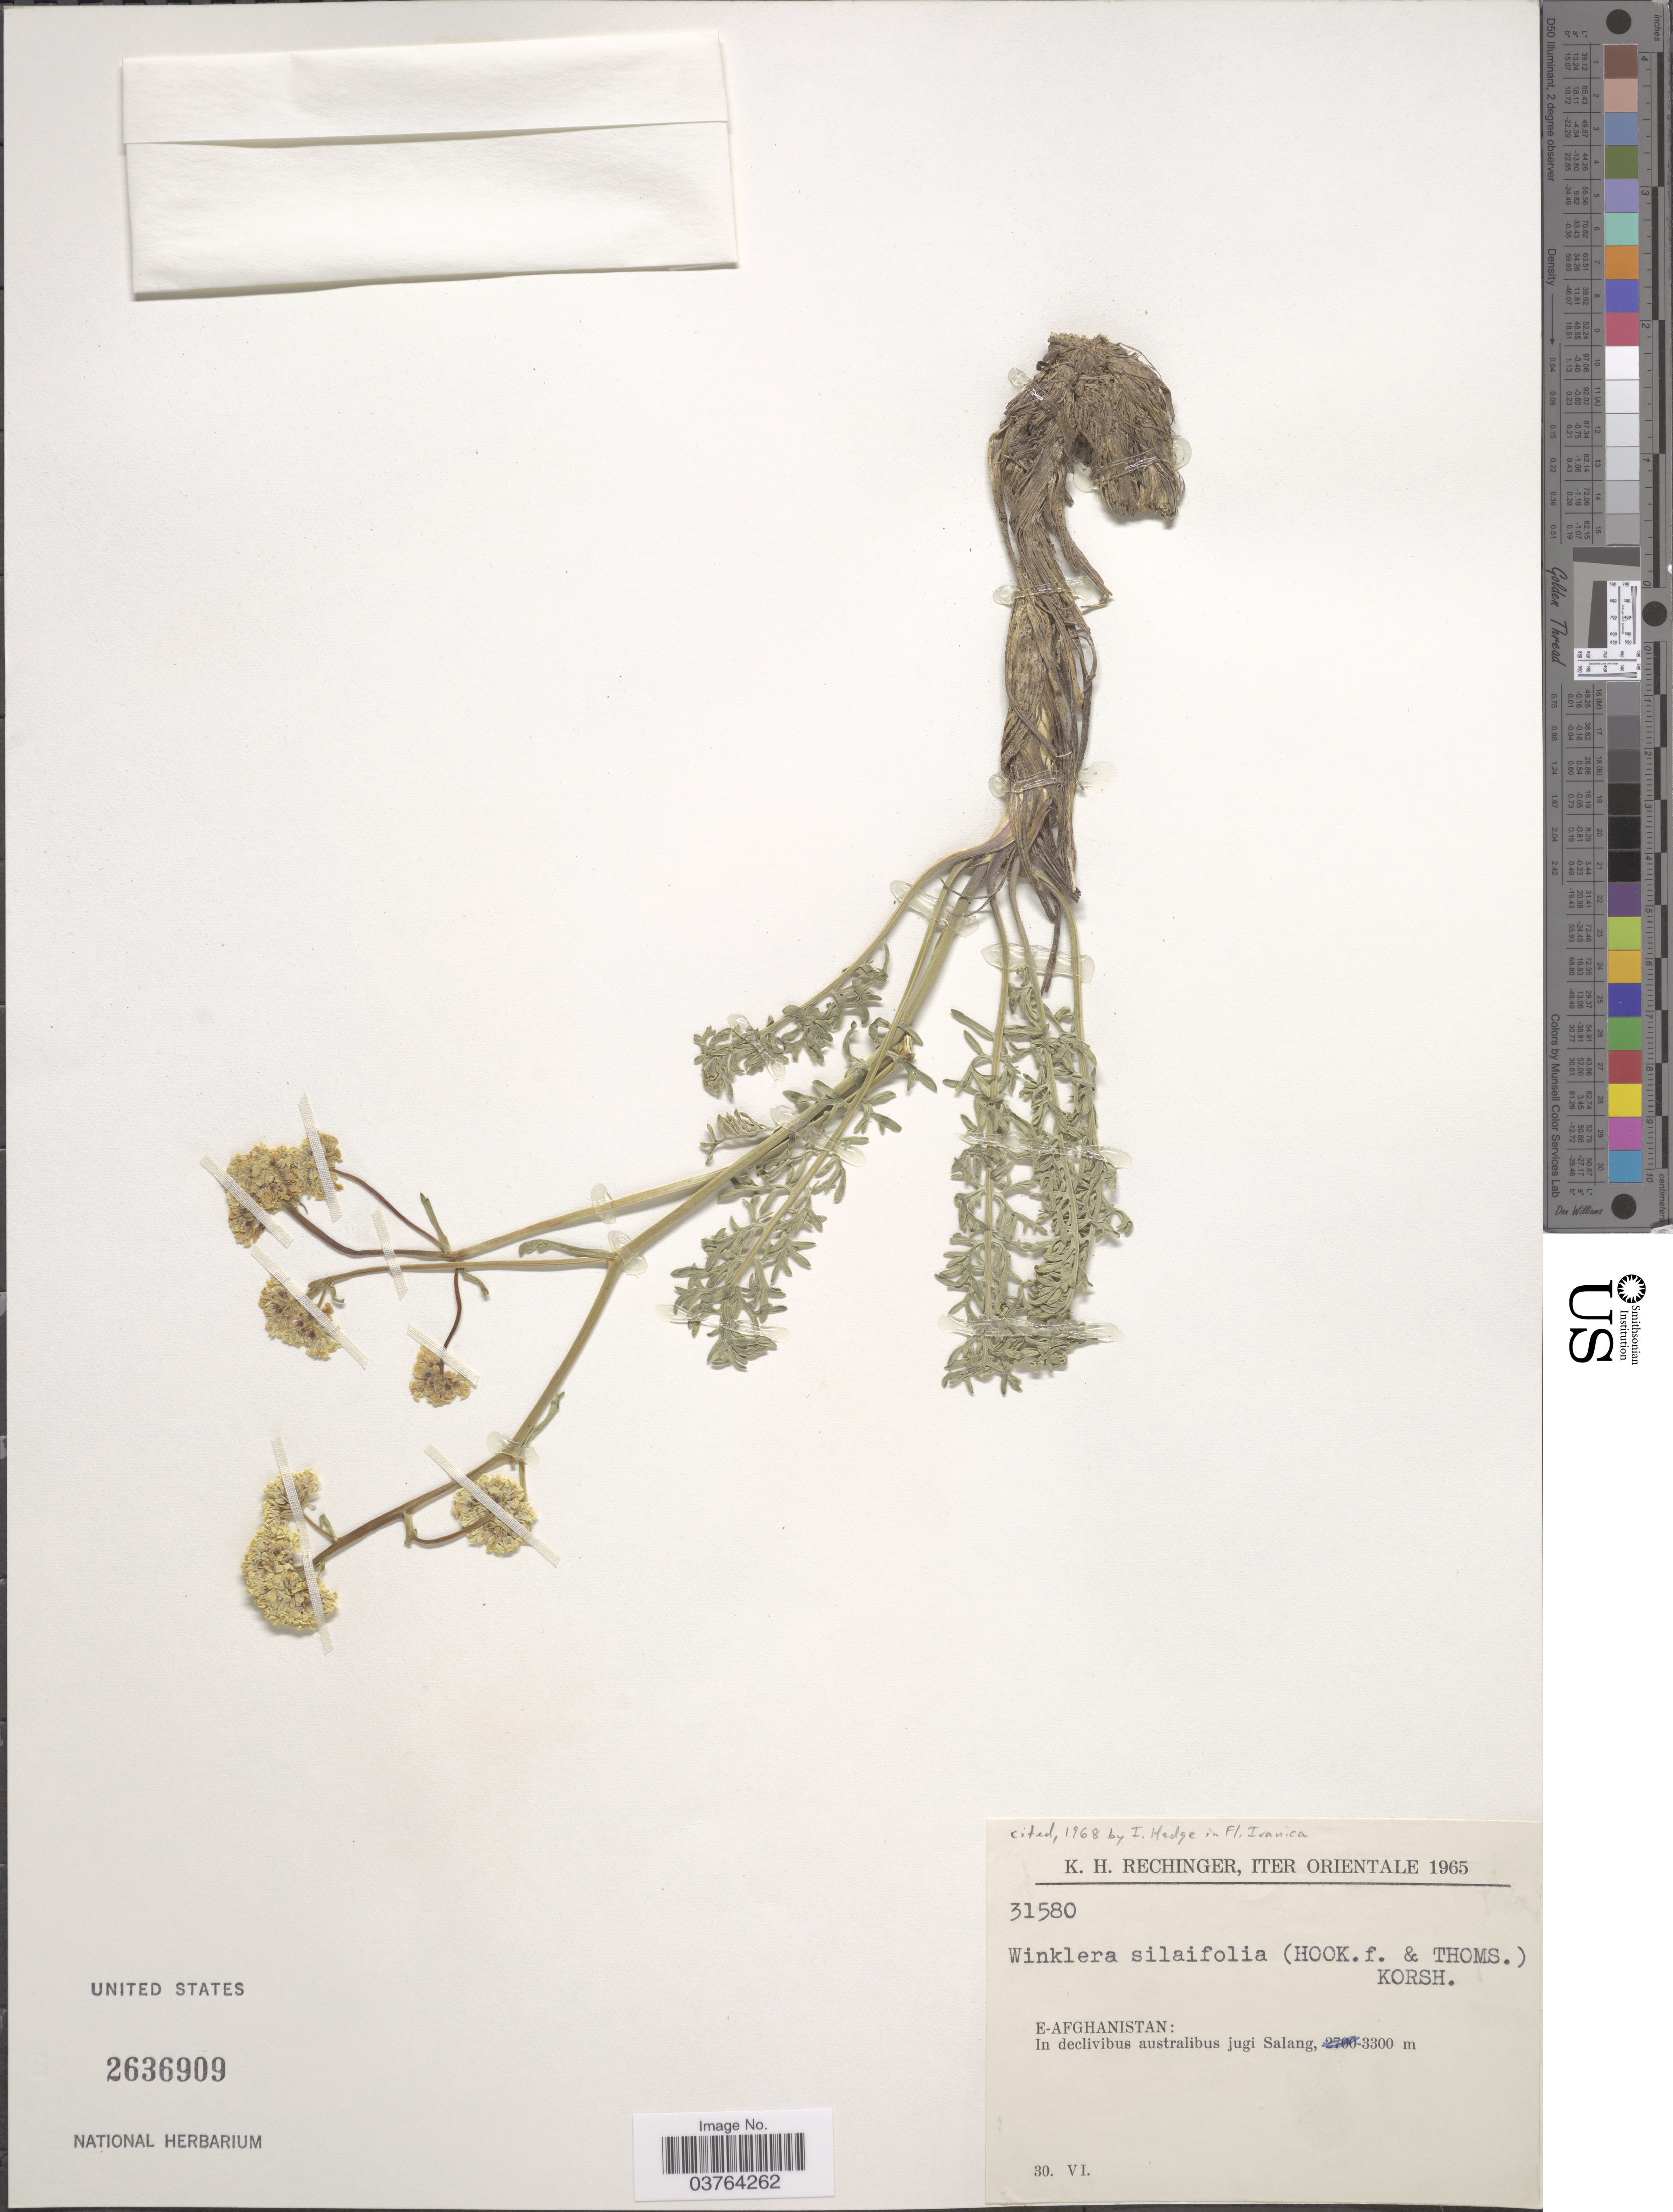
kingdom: Plantae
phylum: Tracheophyta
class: Magnoliopsida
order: Brassicales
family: Brassicaceae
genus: Lepidium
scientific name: Lepidium silaifolium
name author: (Hook. f. & Thomson) Al-Shehbaz & Mumm.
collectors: K. H. Rechinger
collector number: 31580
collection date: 1965-06-30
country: Afghanistan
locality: Iter Orientale. E-Afghanistan: In declivibus australibus jugi Salang.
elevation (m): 3300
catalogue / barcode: US 2636909